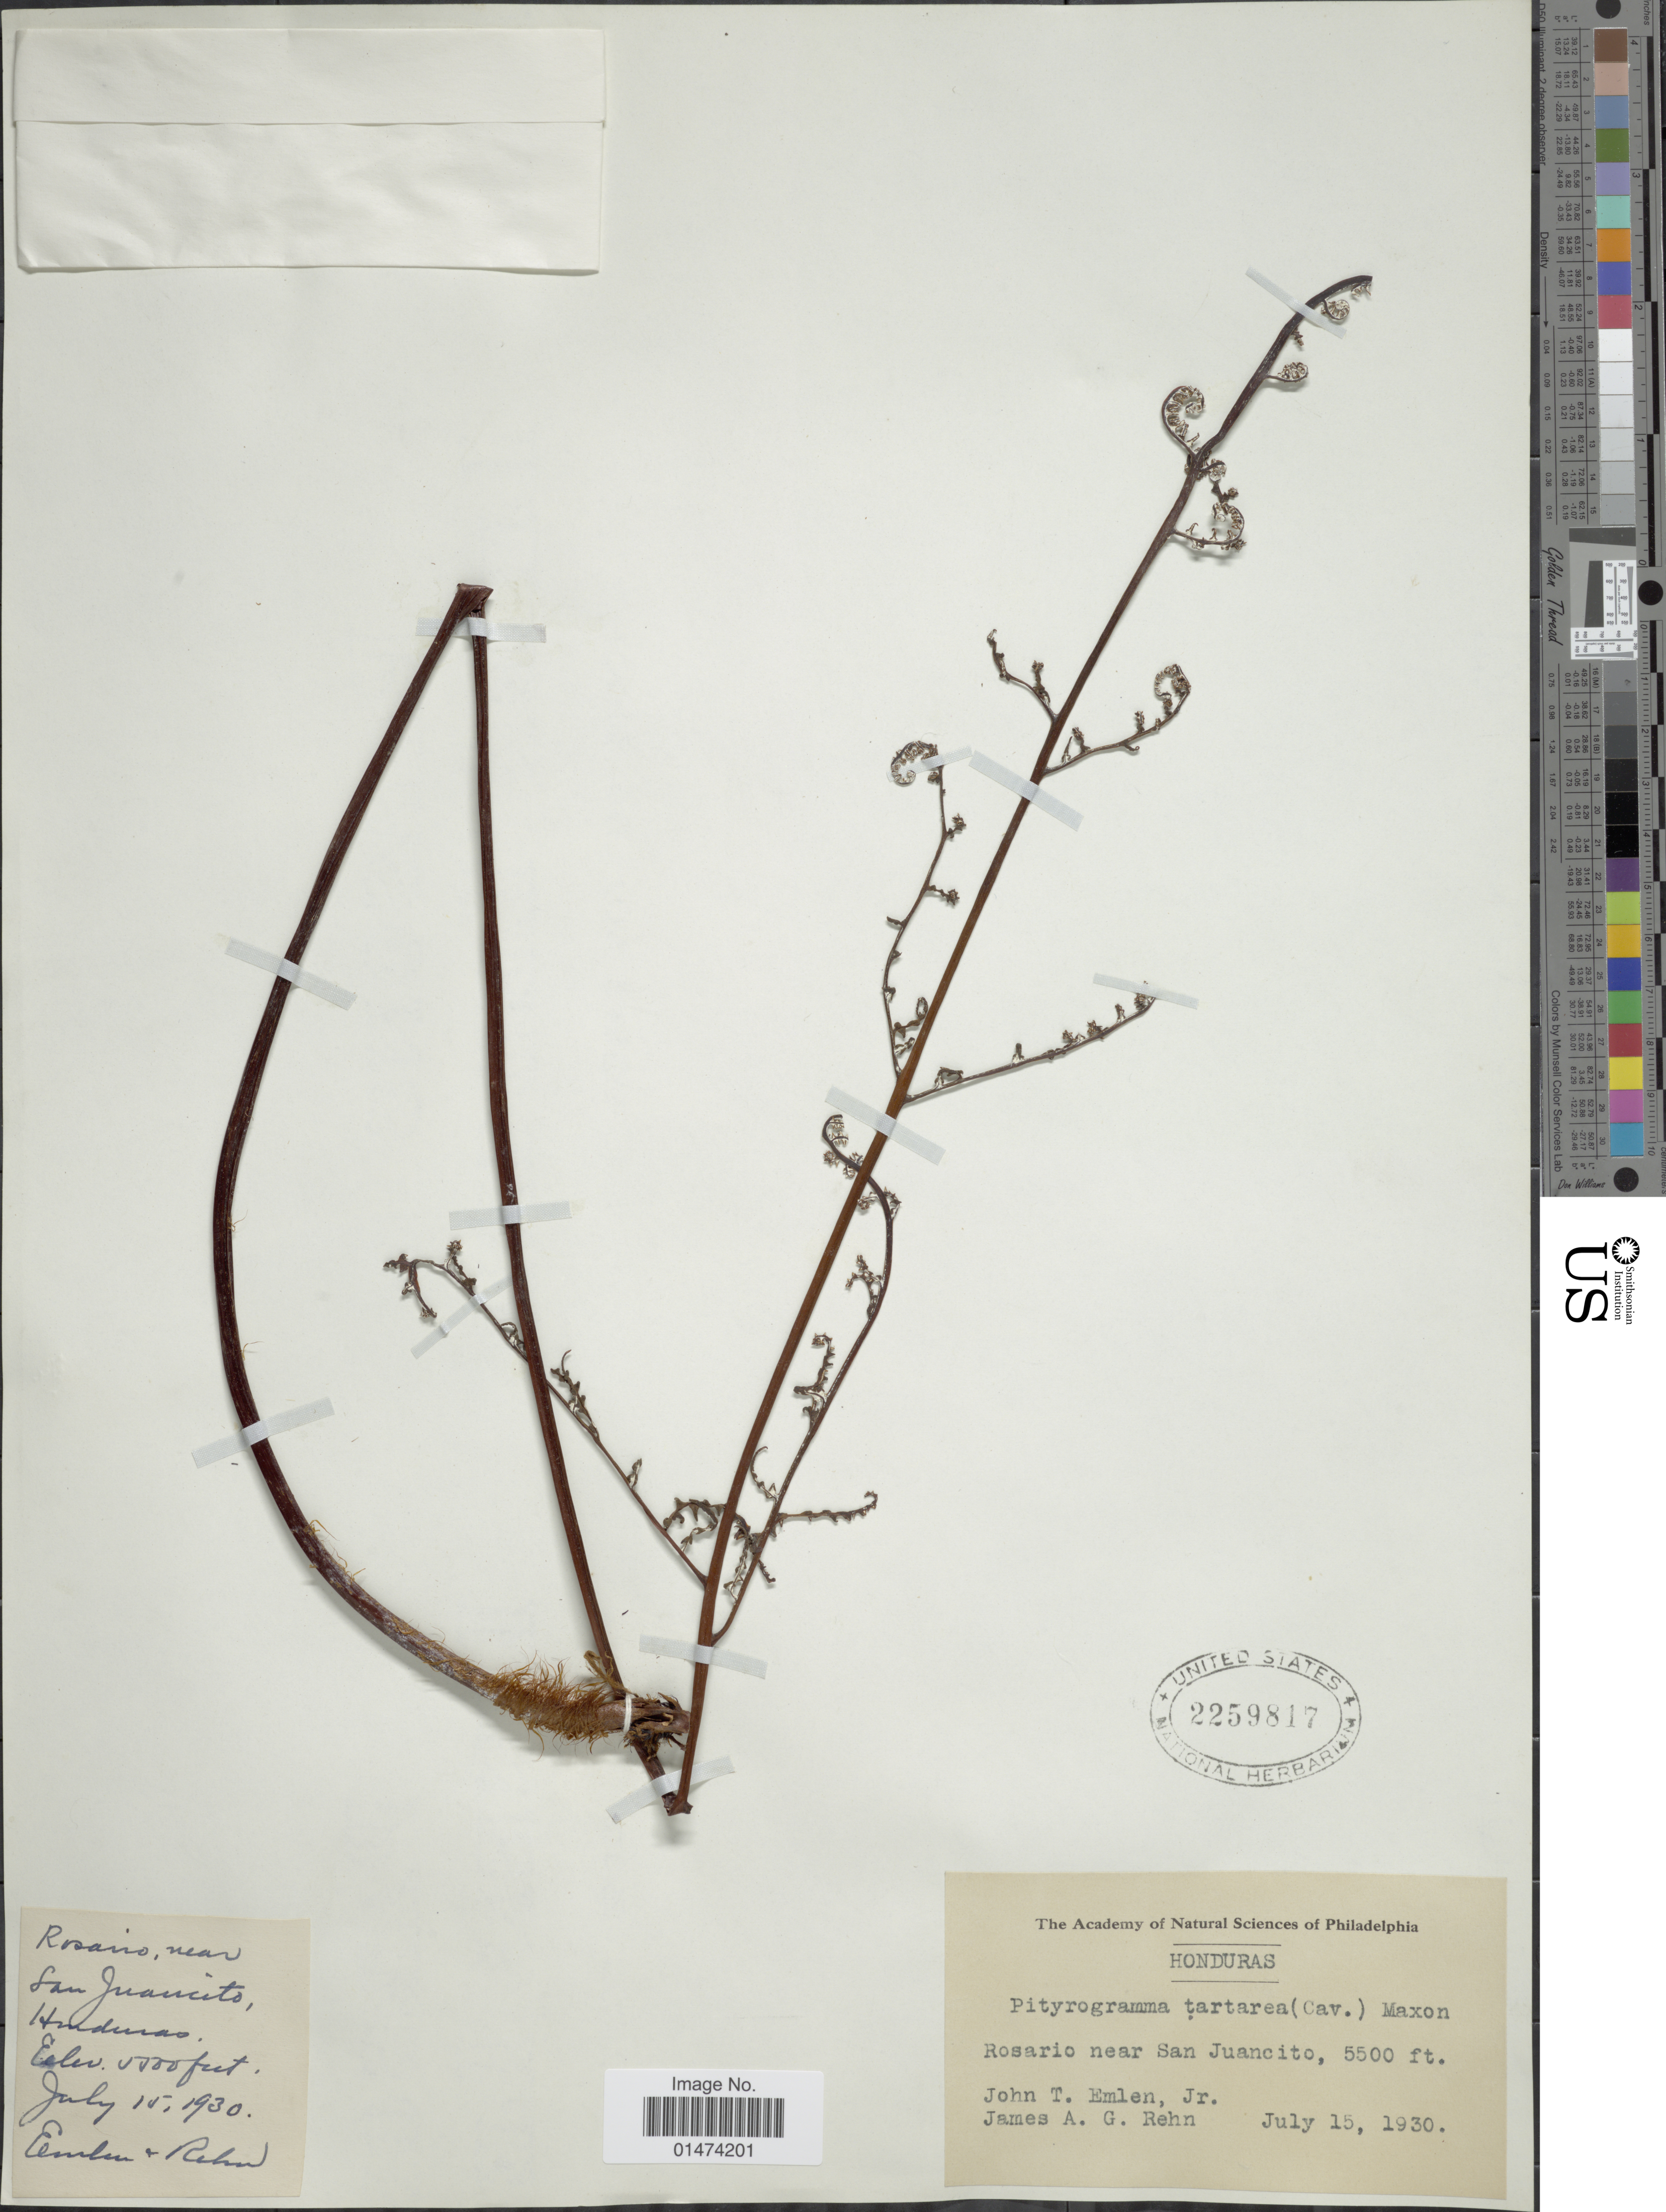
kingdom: Plantae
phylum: Tracheophyta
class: Polypodiopsida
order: Polypodiales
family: Pteridaceae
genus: Pityrogramma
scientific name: Pityrogramma tartarea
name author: (Cav.) Maxon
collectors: J. Emlen & J. Rehn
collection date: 1930-07-15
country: Honduras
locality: Rosario near San Juancito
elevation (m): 1676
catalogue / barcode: US 2259817